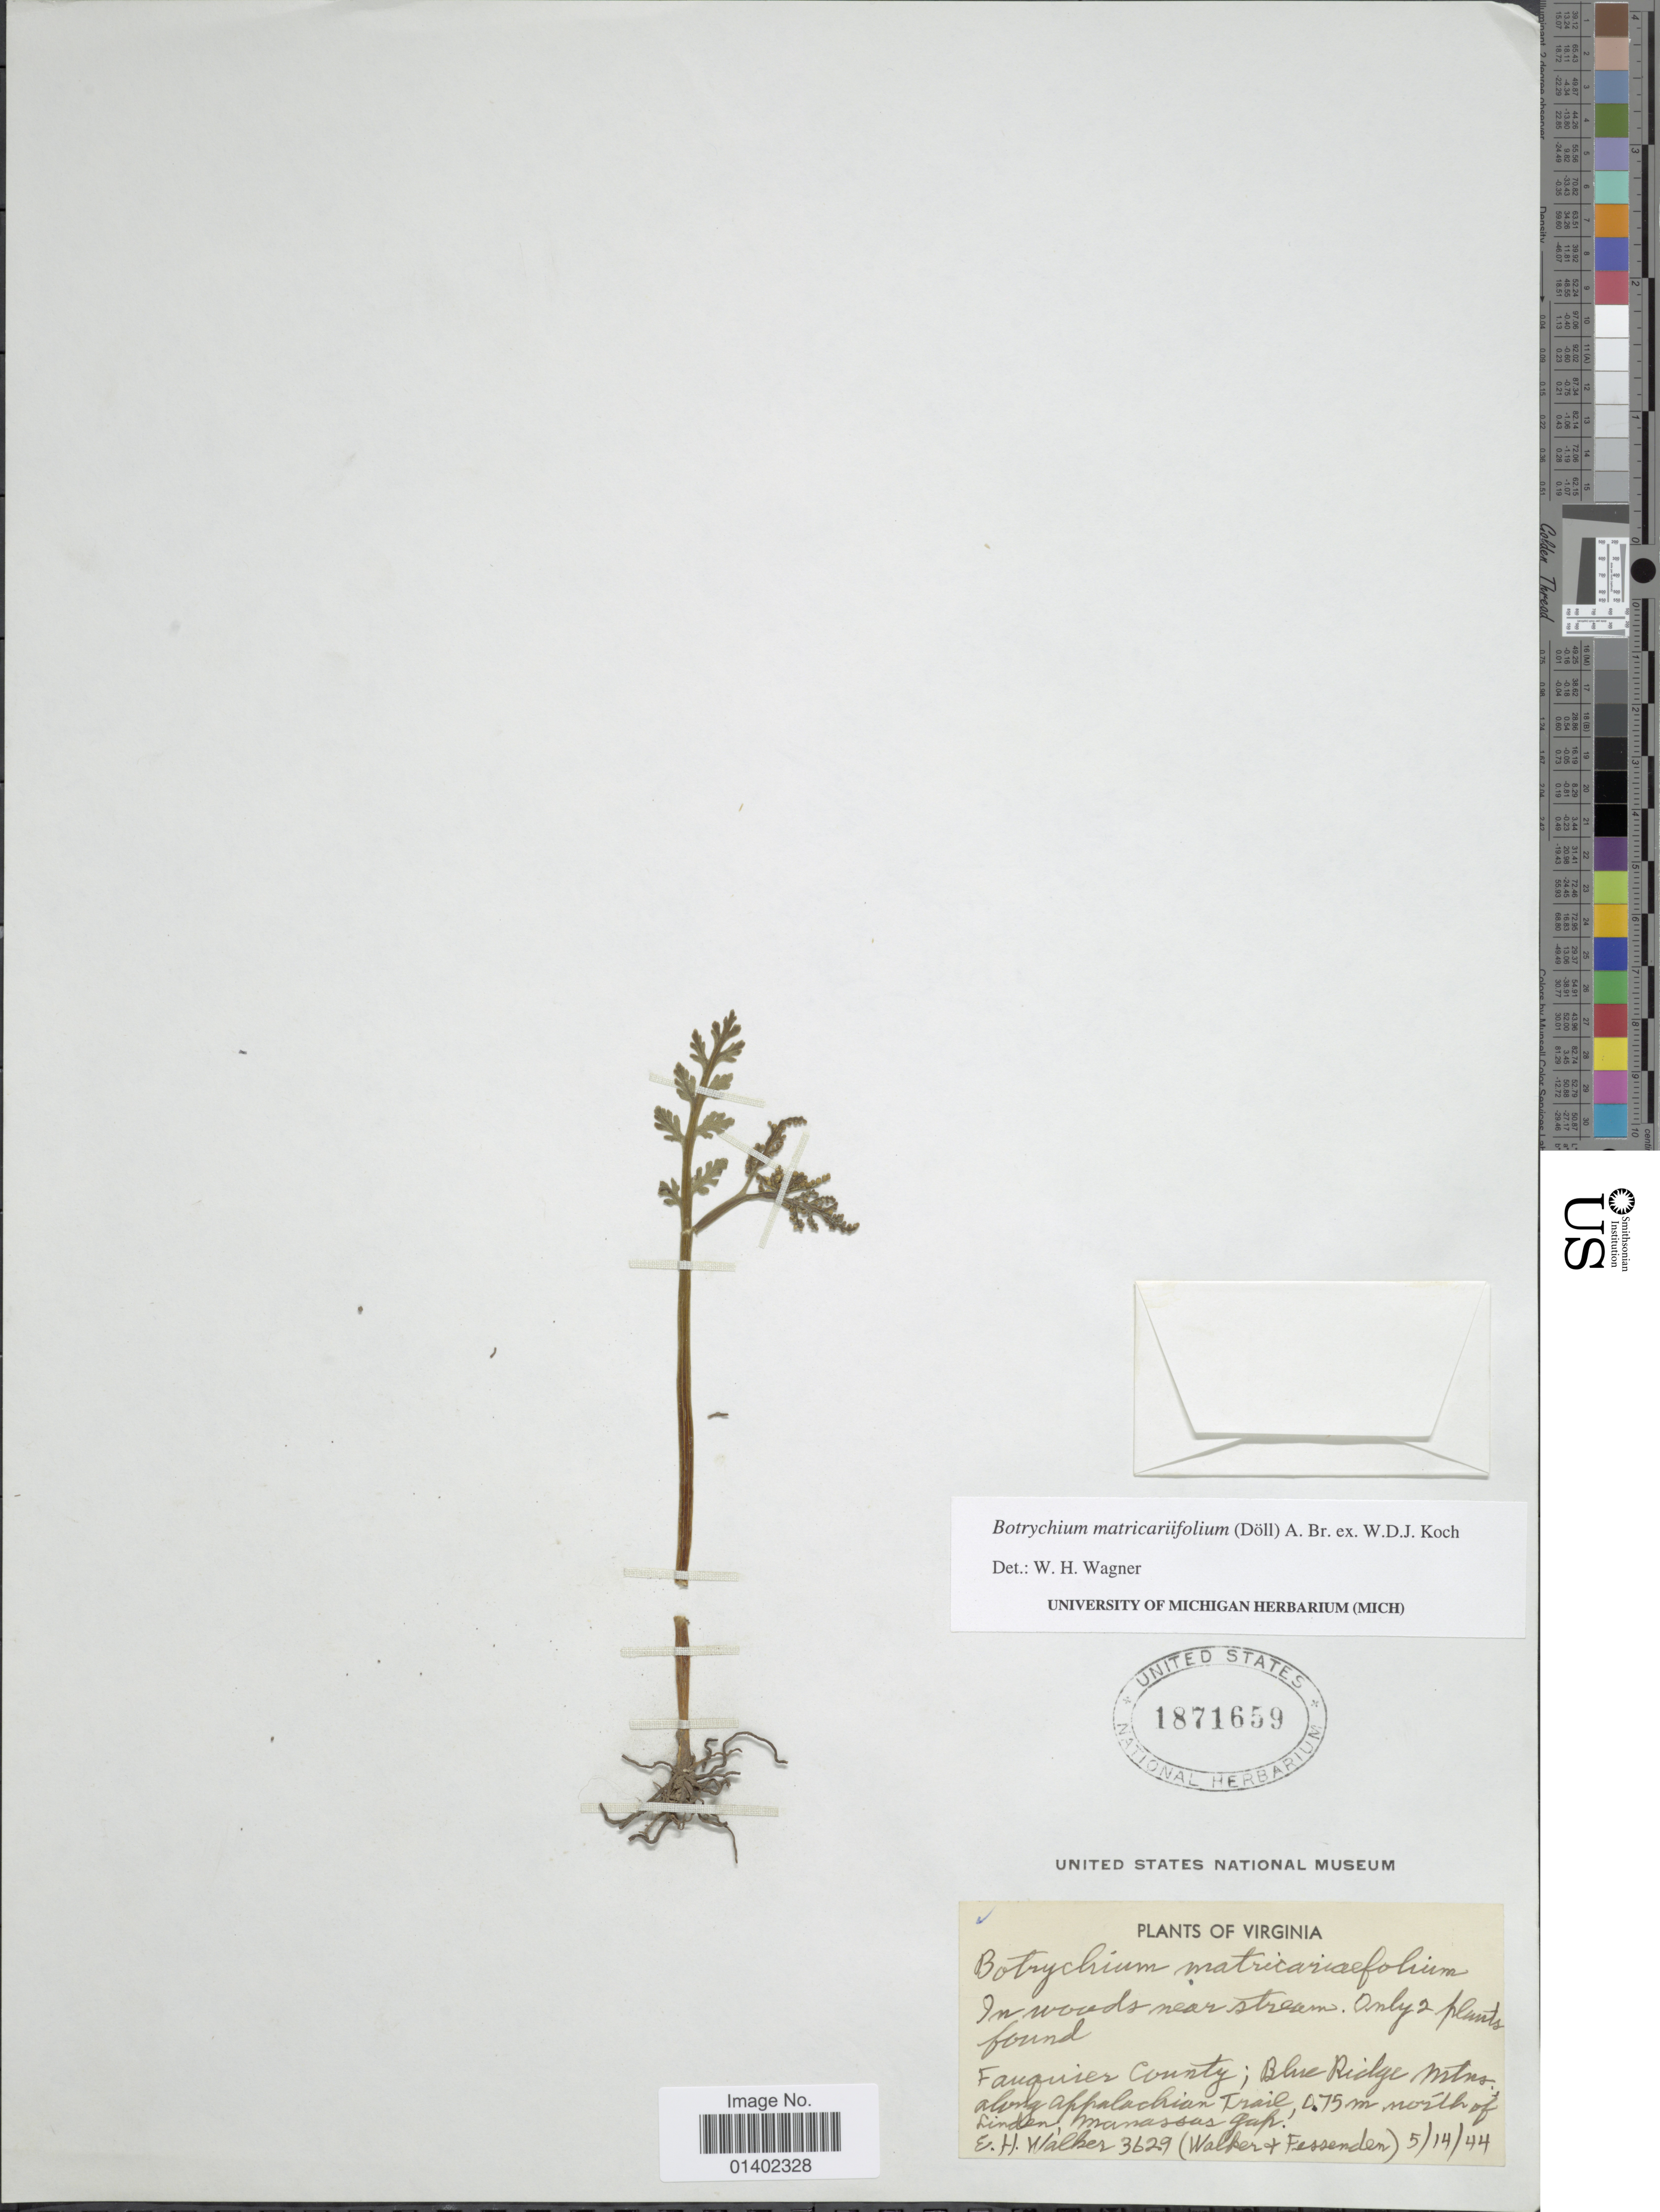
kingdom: Plantae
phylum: Tracheophyta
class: Polypodiopsida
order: Ophioglossales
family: Ophioglossaceae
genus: Botrychium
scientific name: Botrychium matricariifolium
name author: (A. Braun ex Dowell) A. Braun ex Koch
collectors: E. H. Walker, -. Walker & Fessenden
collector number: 3629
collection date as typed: Transcribed d/m/y: 14/5/44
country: United States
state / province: Virginia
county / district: Fauquier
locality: Fauquier County; Blue Ridge Mtns, along Appalachian Trail, 0.75 m north of Linden, Manassas Gap.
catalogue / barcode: US 1871659